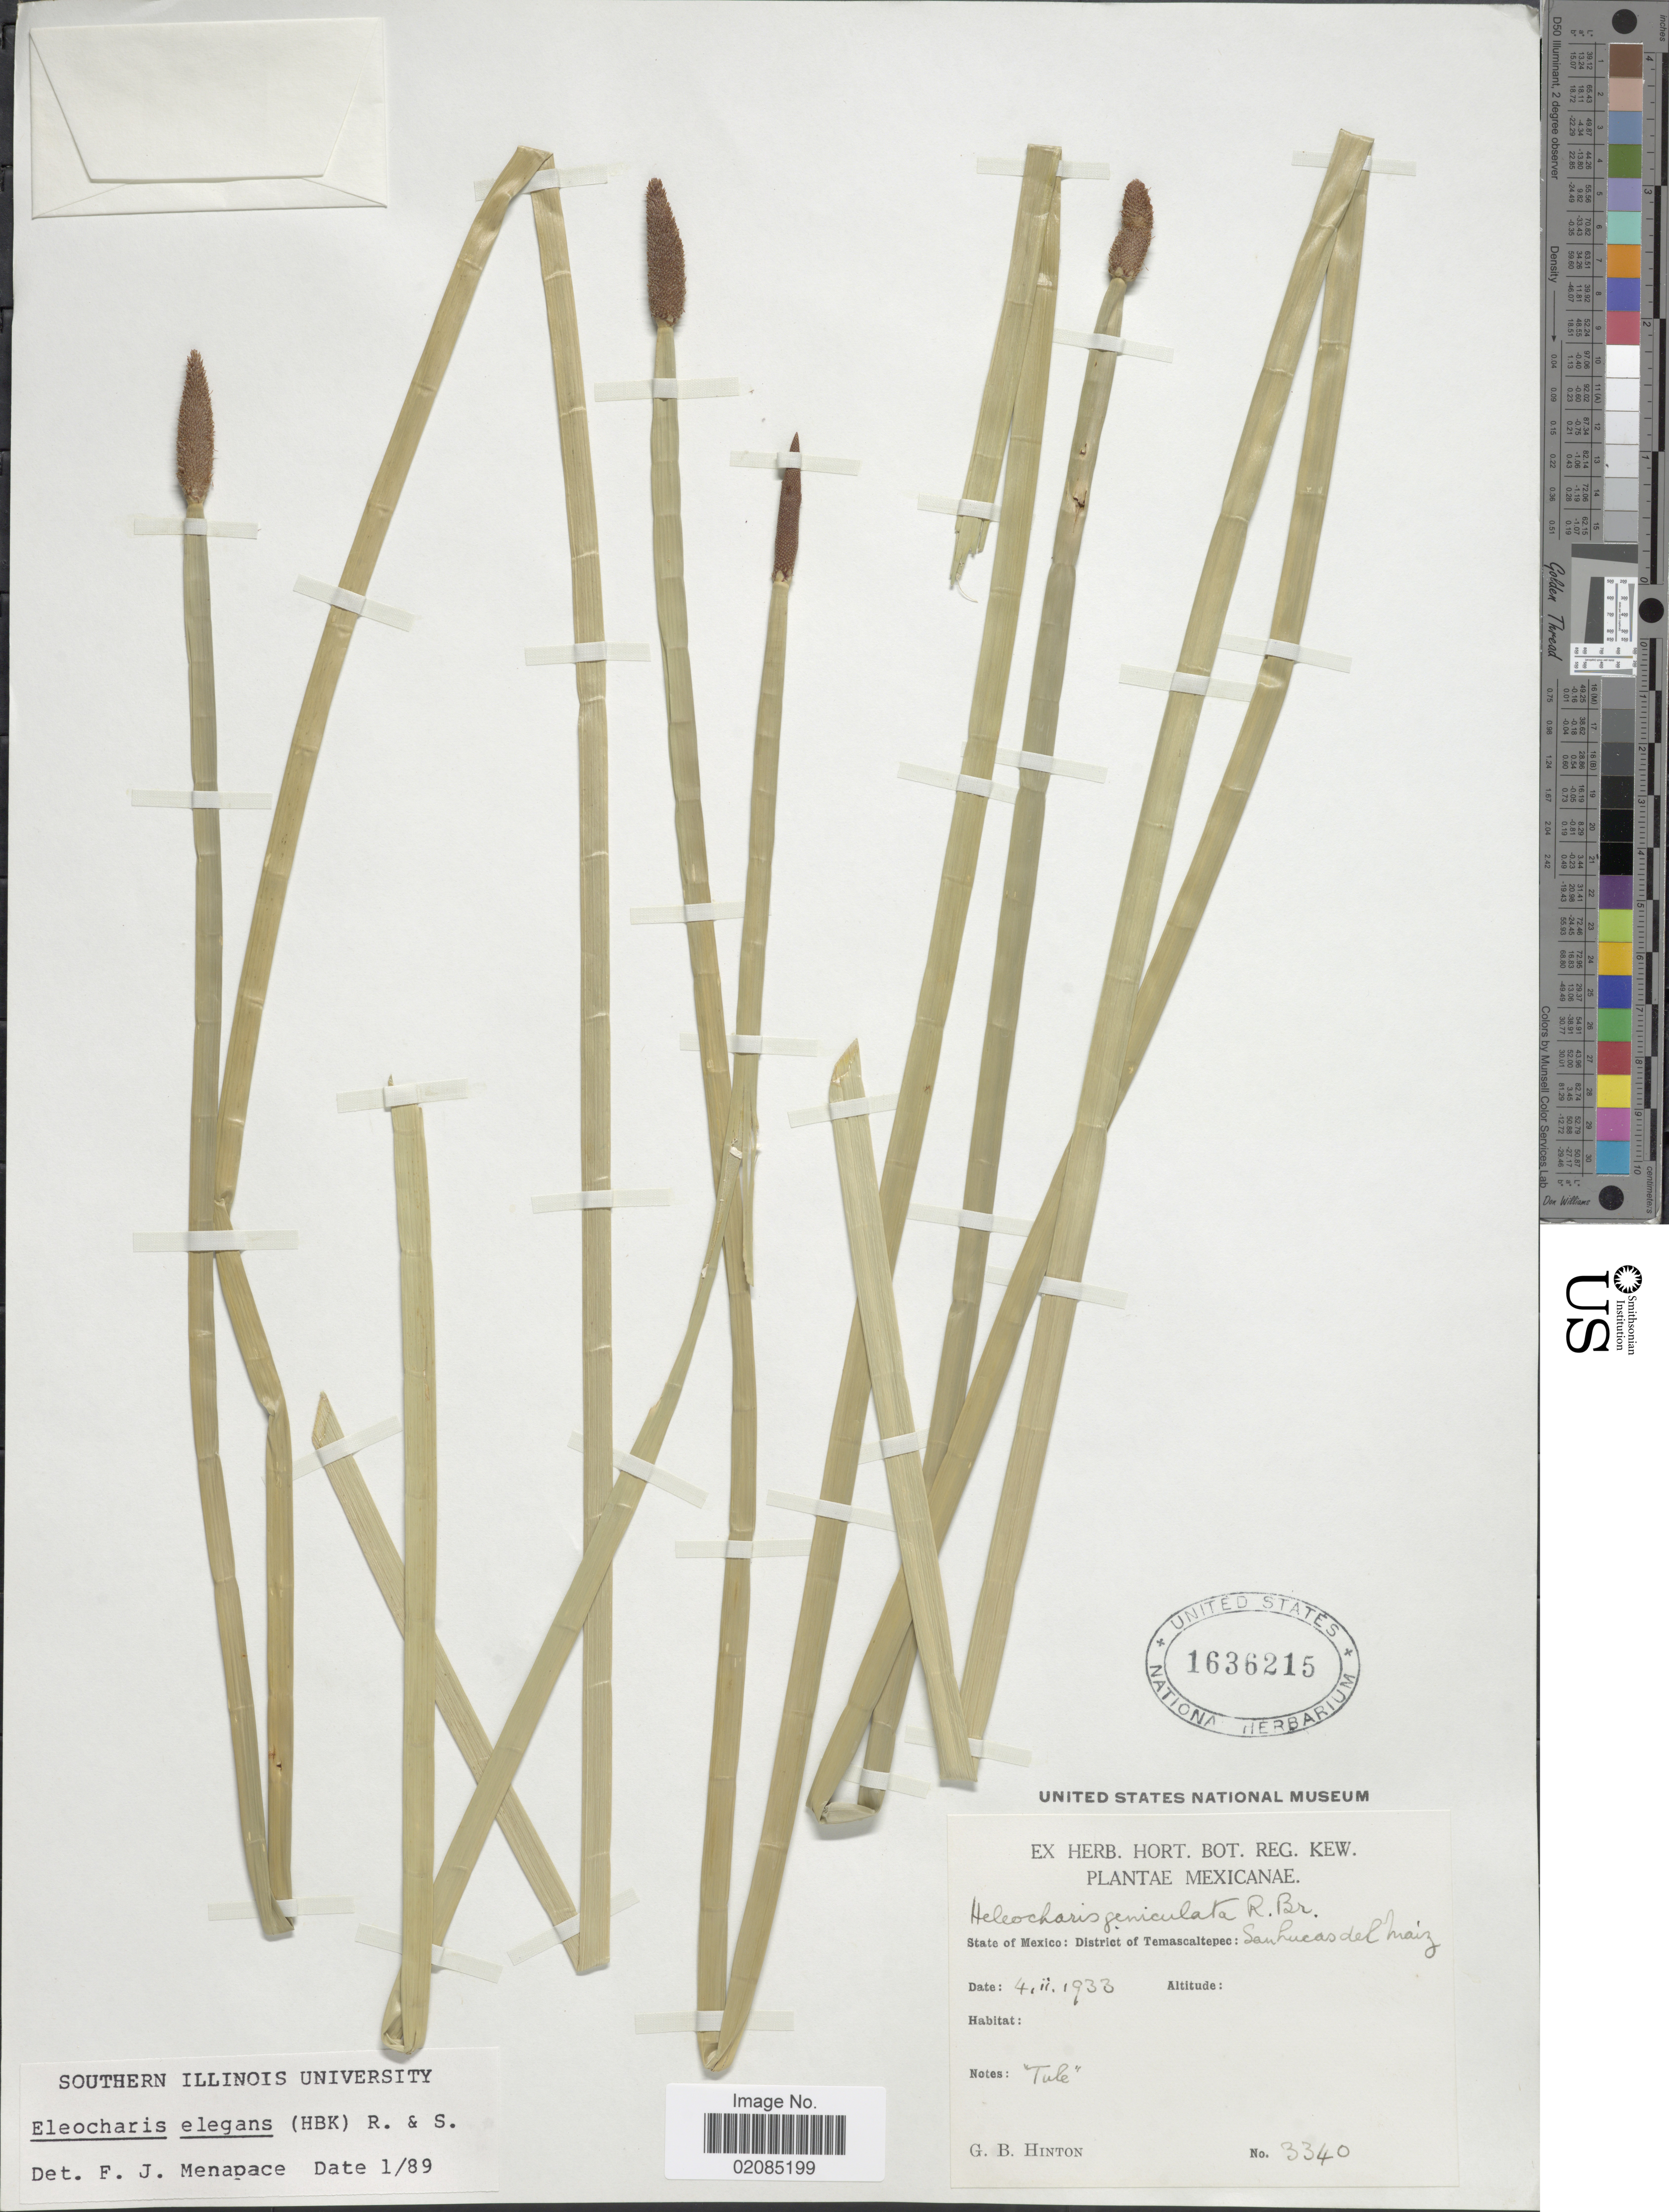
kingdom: Plantae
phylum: Tracheophyta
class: Liliopsida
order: Poales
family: Cyperaceae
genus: Eleocharis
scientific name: Eleocharis elegans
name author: (Kunth) Roem. & Schult.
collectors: G. B. Hinton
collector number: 3340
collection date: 1933-02-04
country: Mexico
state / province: México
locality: State of Mexico:District of Temascaltepec:San Lucas del maiz. Tule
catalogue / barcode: US 1636215